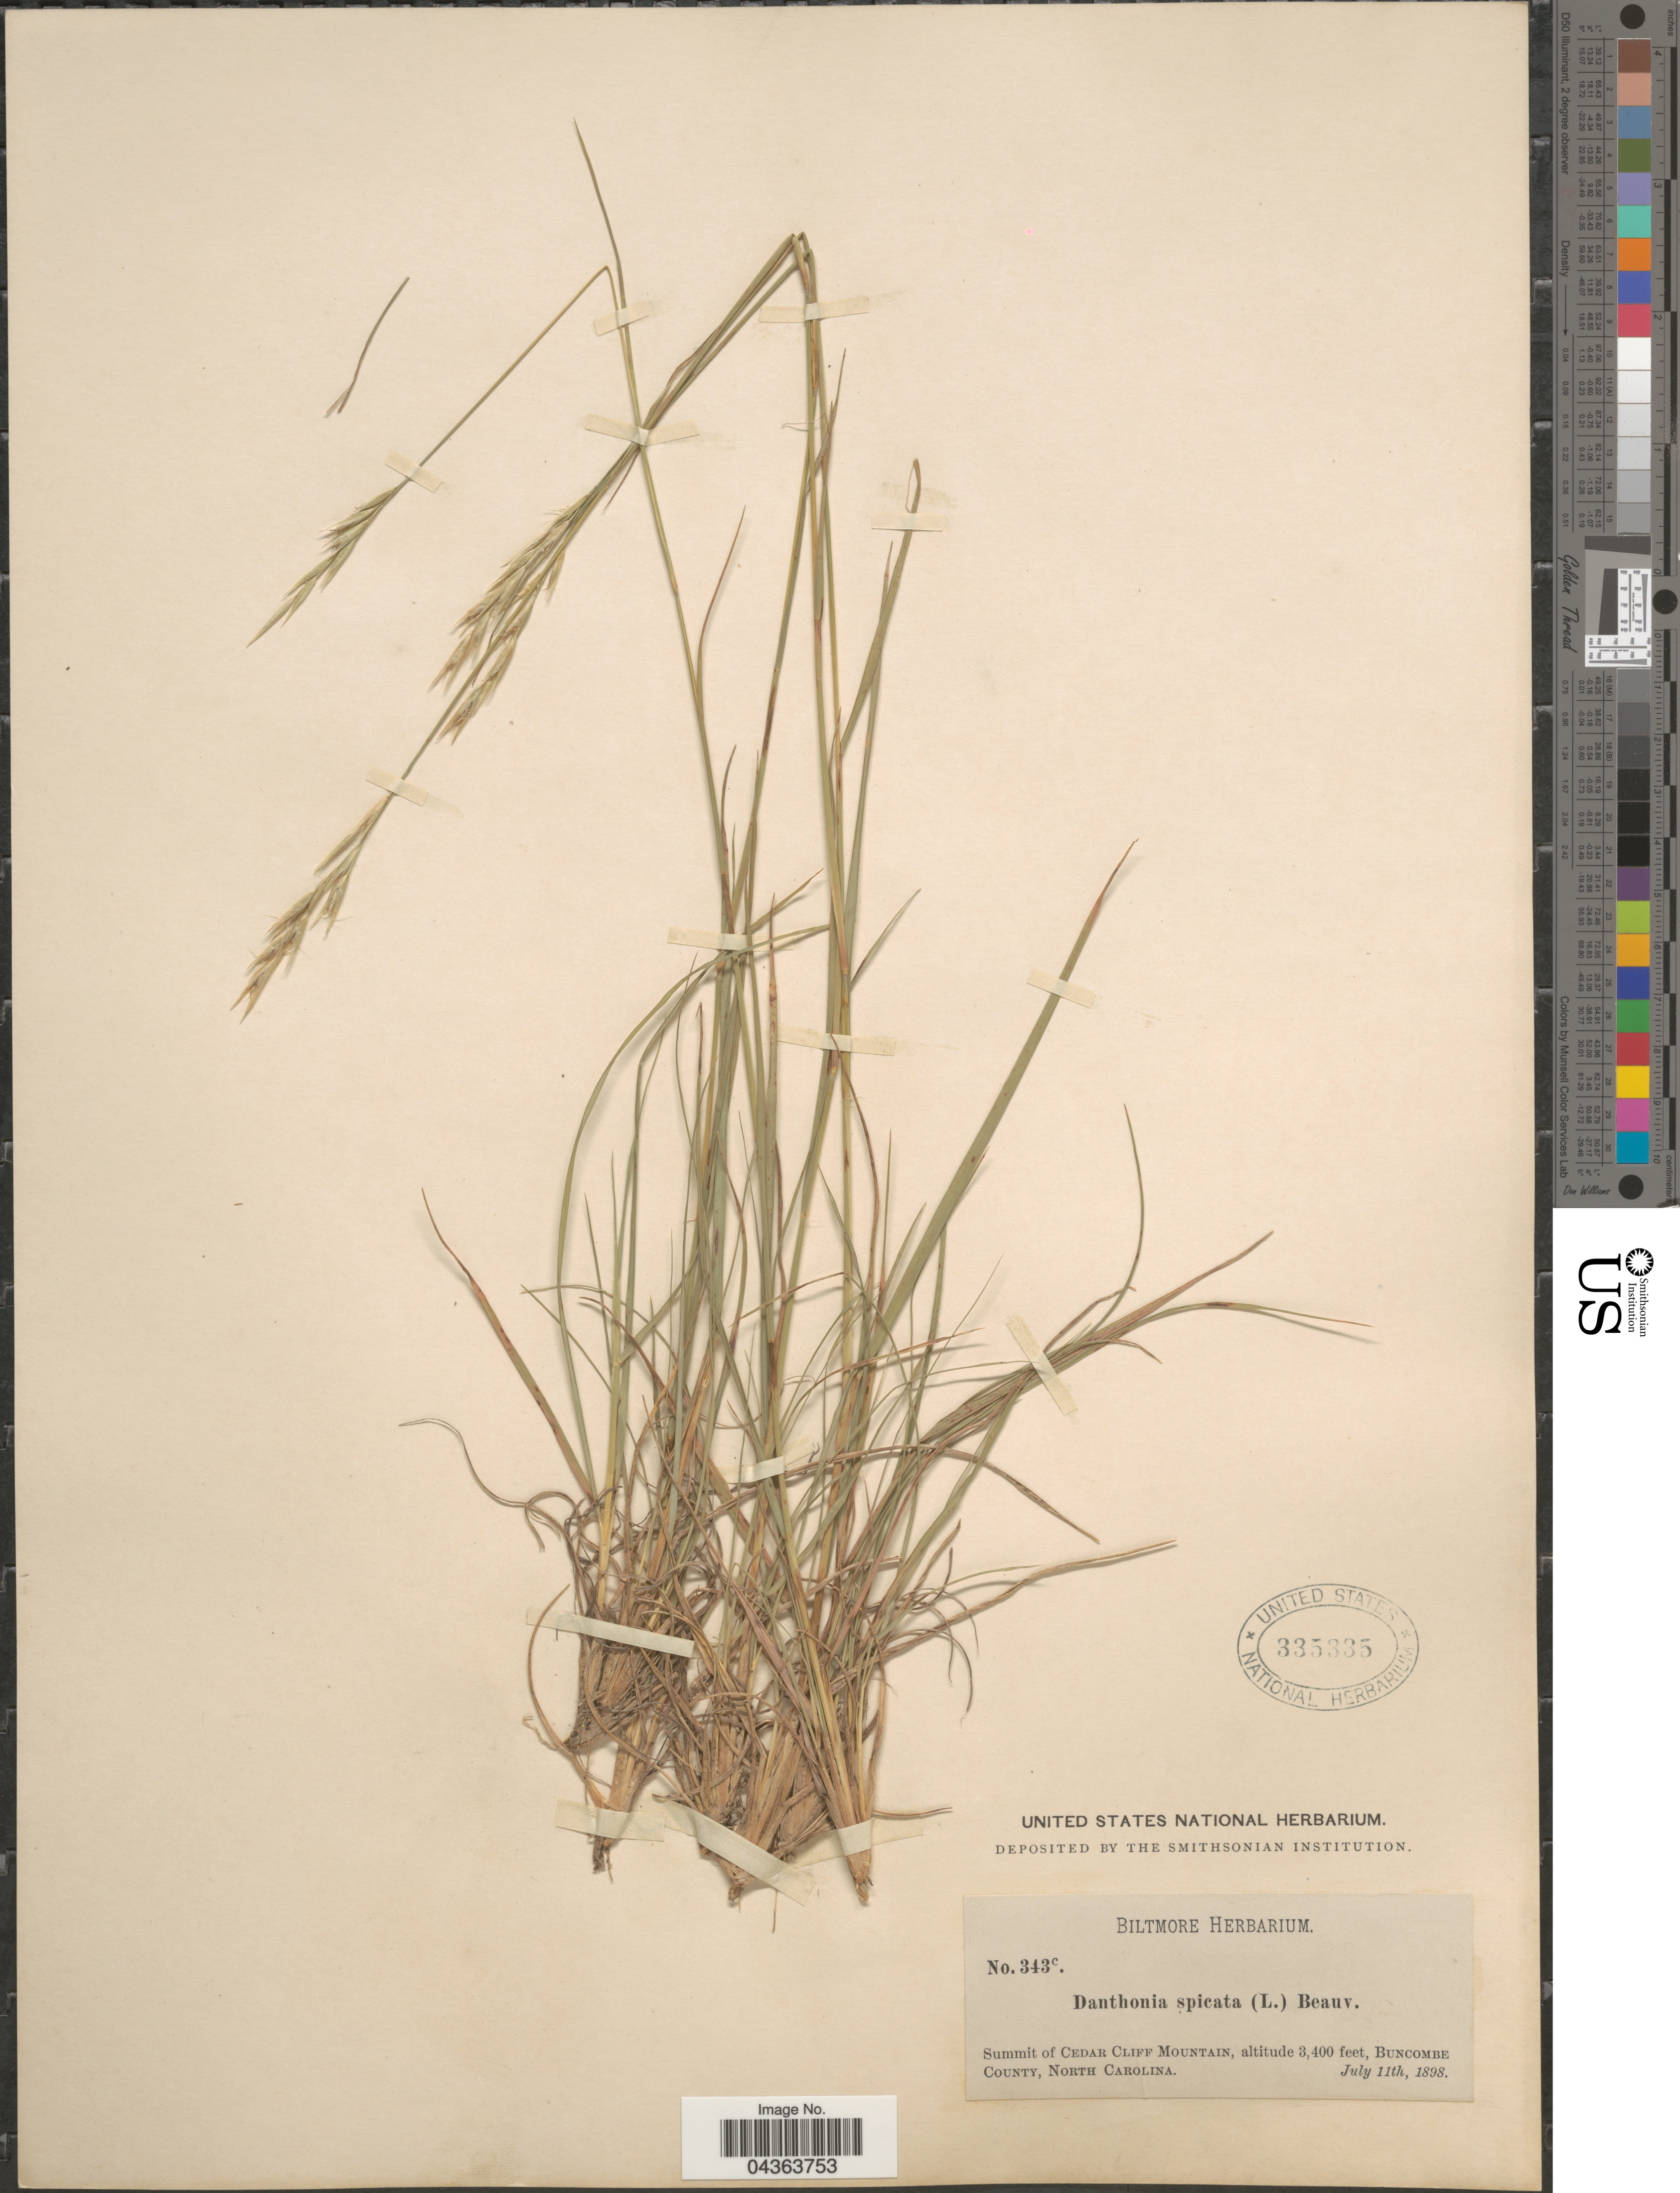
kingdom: Plantae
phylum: Tracheophyta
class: Liliopsida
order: Poales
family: Poaceae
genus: Danthonia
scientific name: Danthonia spicata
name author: (L.) P. Beauv. ex Roem. & Schult.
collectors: ex herb. Biltmore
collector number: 343c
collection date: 1898-07-11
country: United States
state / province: North Carolina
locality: Summit of Cedar Cliff Mountain, Buncombe County.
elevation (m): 1036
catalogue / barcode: US 335335